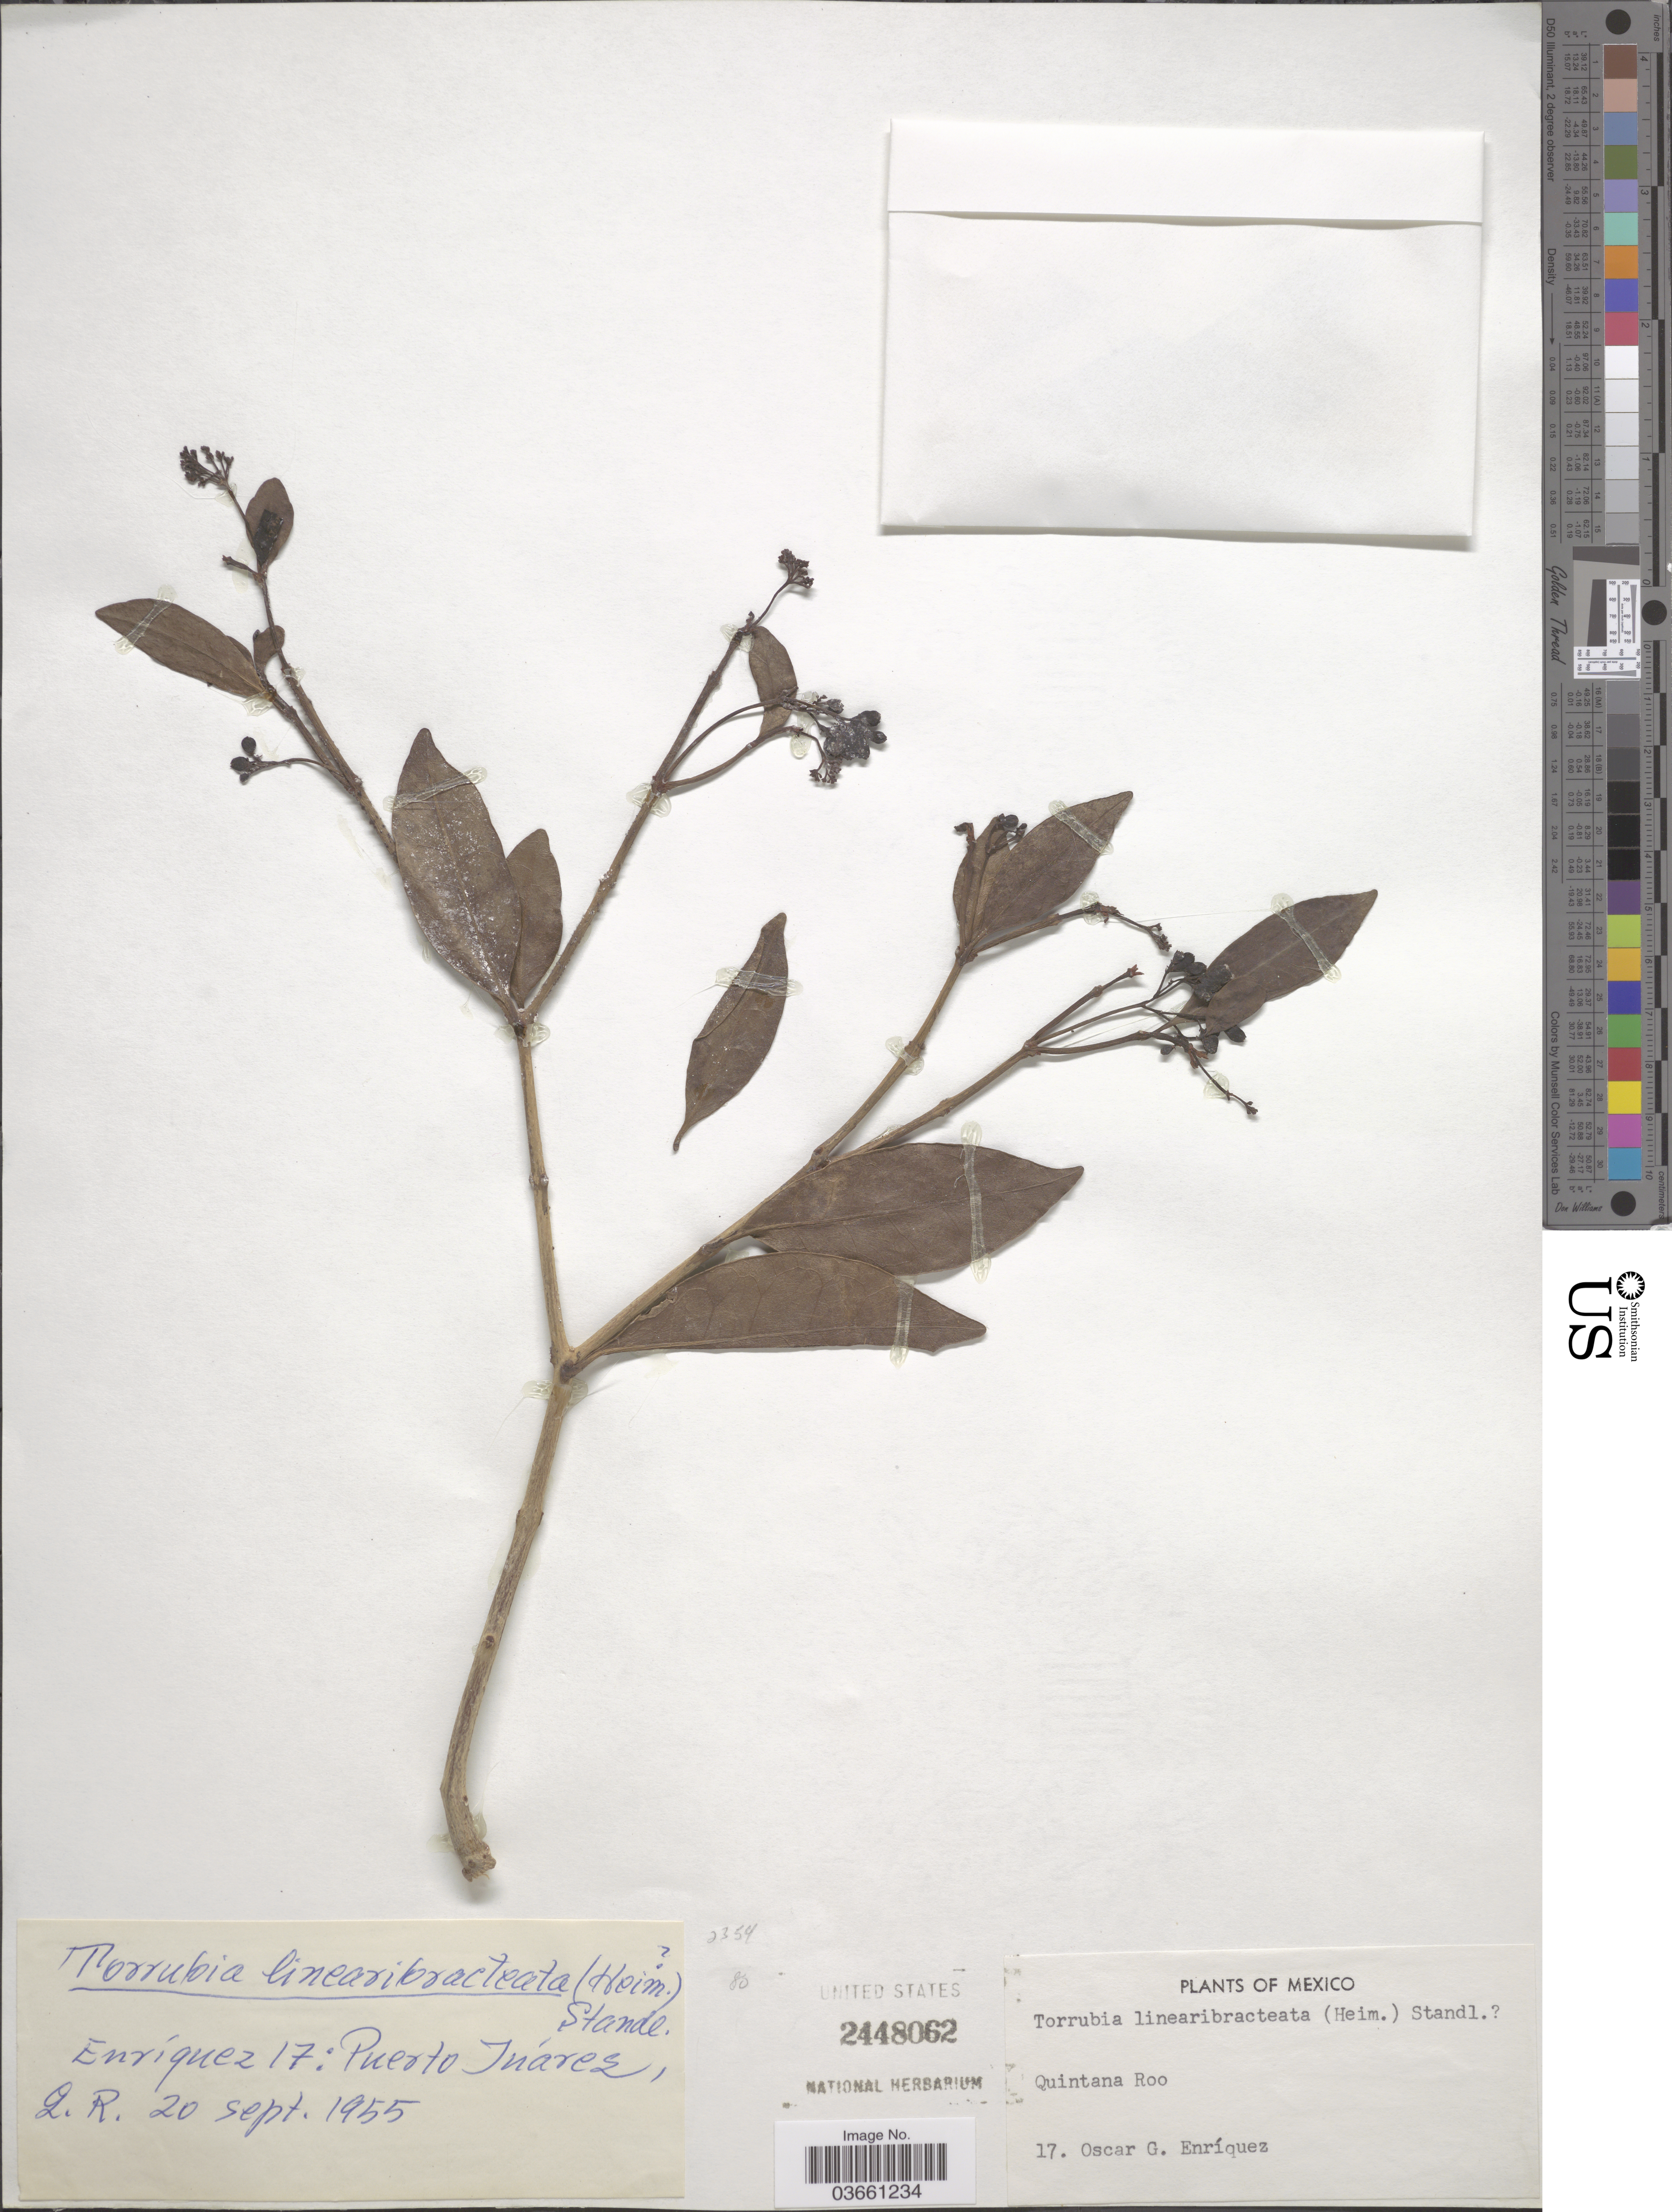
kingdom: Plantae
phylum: Tracheophyta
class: Magnoliopsida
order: Caryophyllales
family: Nyctaginaceae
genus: Guapira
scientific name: Guapira costaricana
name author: (Standl.) Woodson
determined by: Strong, Mark T., (BOT), Smithsonian Institution - National Museum of Natural History (UNITED STATES)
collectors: O. Enriquez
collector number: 17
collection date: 1955-09-20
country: Mexico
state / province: Quintana Roo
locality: Puerto Júarez.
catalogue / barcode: US 2448062